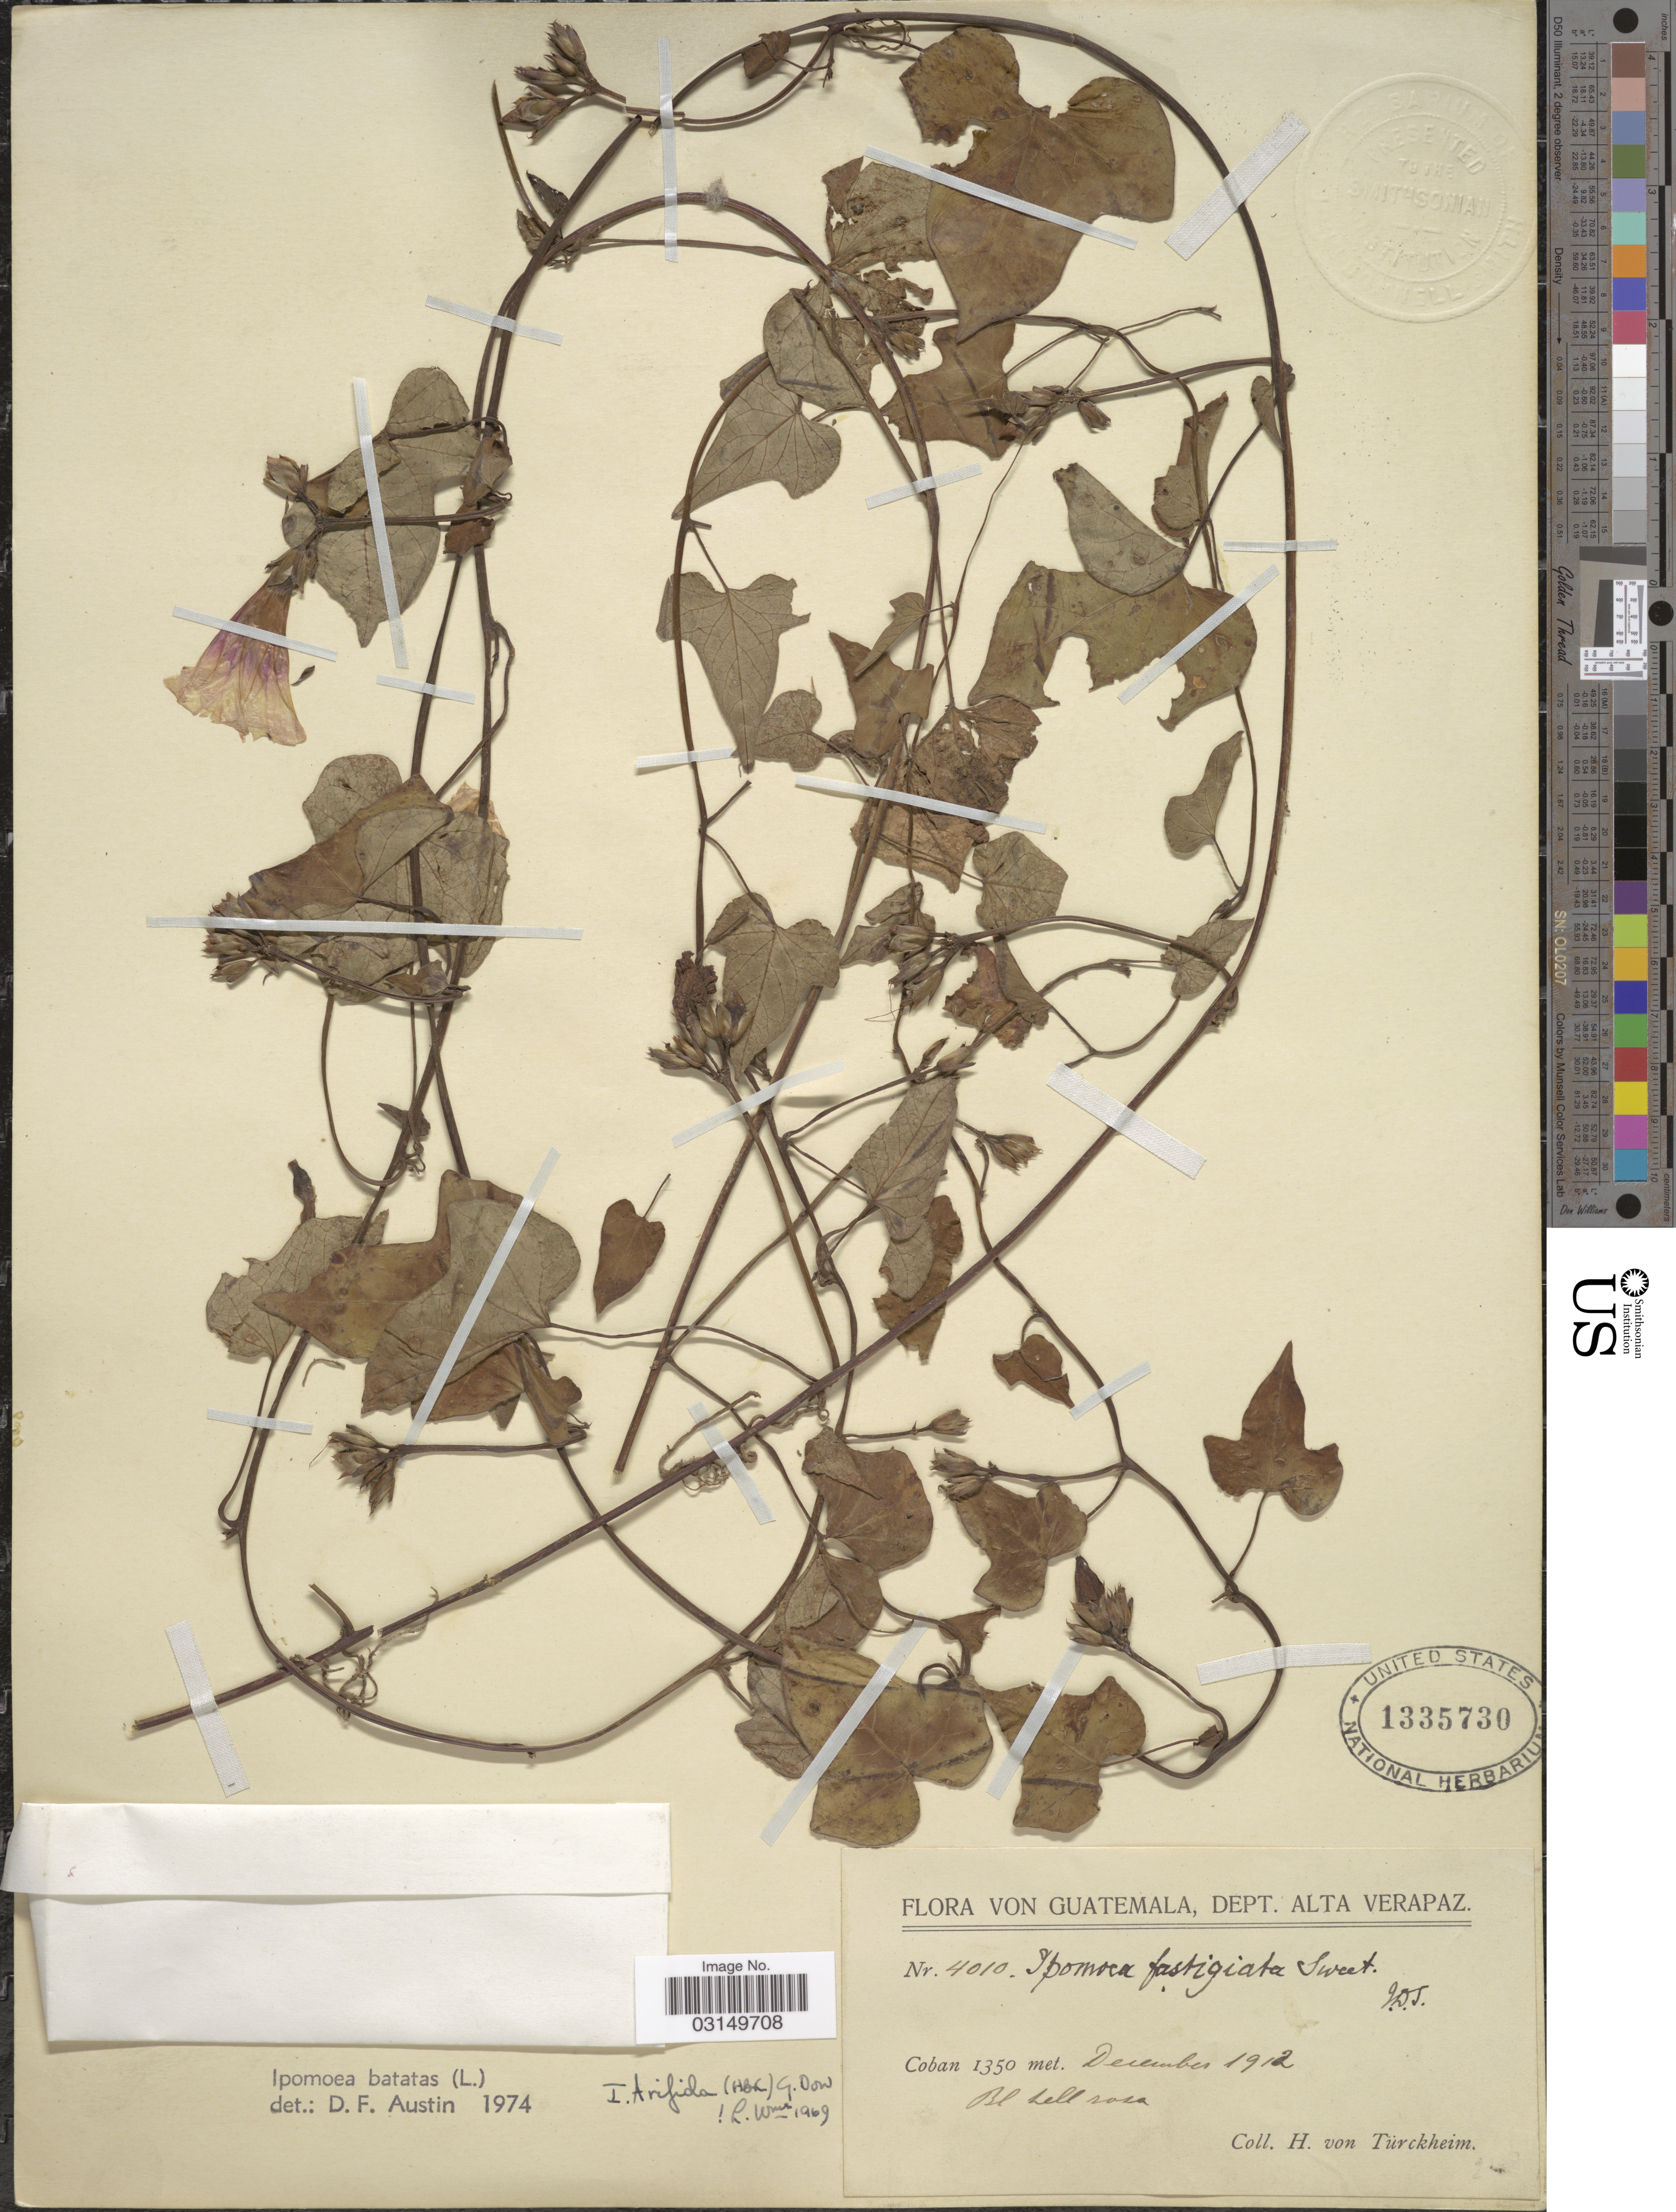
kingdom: Plantae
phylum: Tracheophyta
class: Magnoliopsida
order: Solanales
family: Convolvulaceae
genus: Ipomoea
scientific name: Ipomoea batatas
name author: (L.) Lam.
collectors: H. von Türckheim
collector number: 4010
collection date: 1912-12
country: Guatemala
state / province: Alta Verapaz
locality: Dept. Alta Verapaz, Coban.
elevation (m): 1350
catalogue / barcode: US 1335730